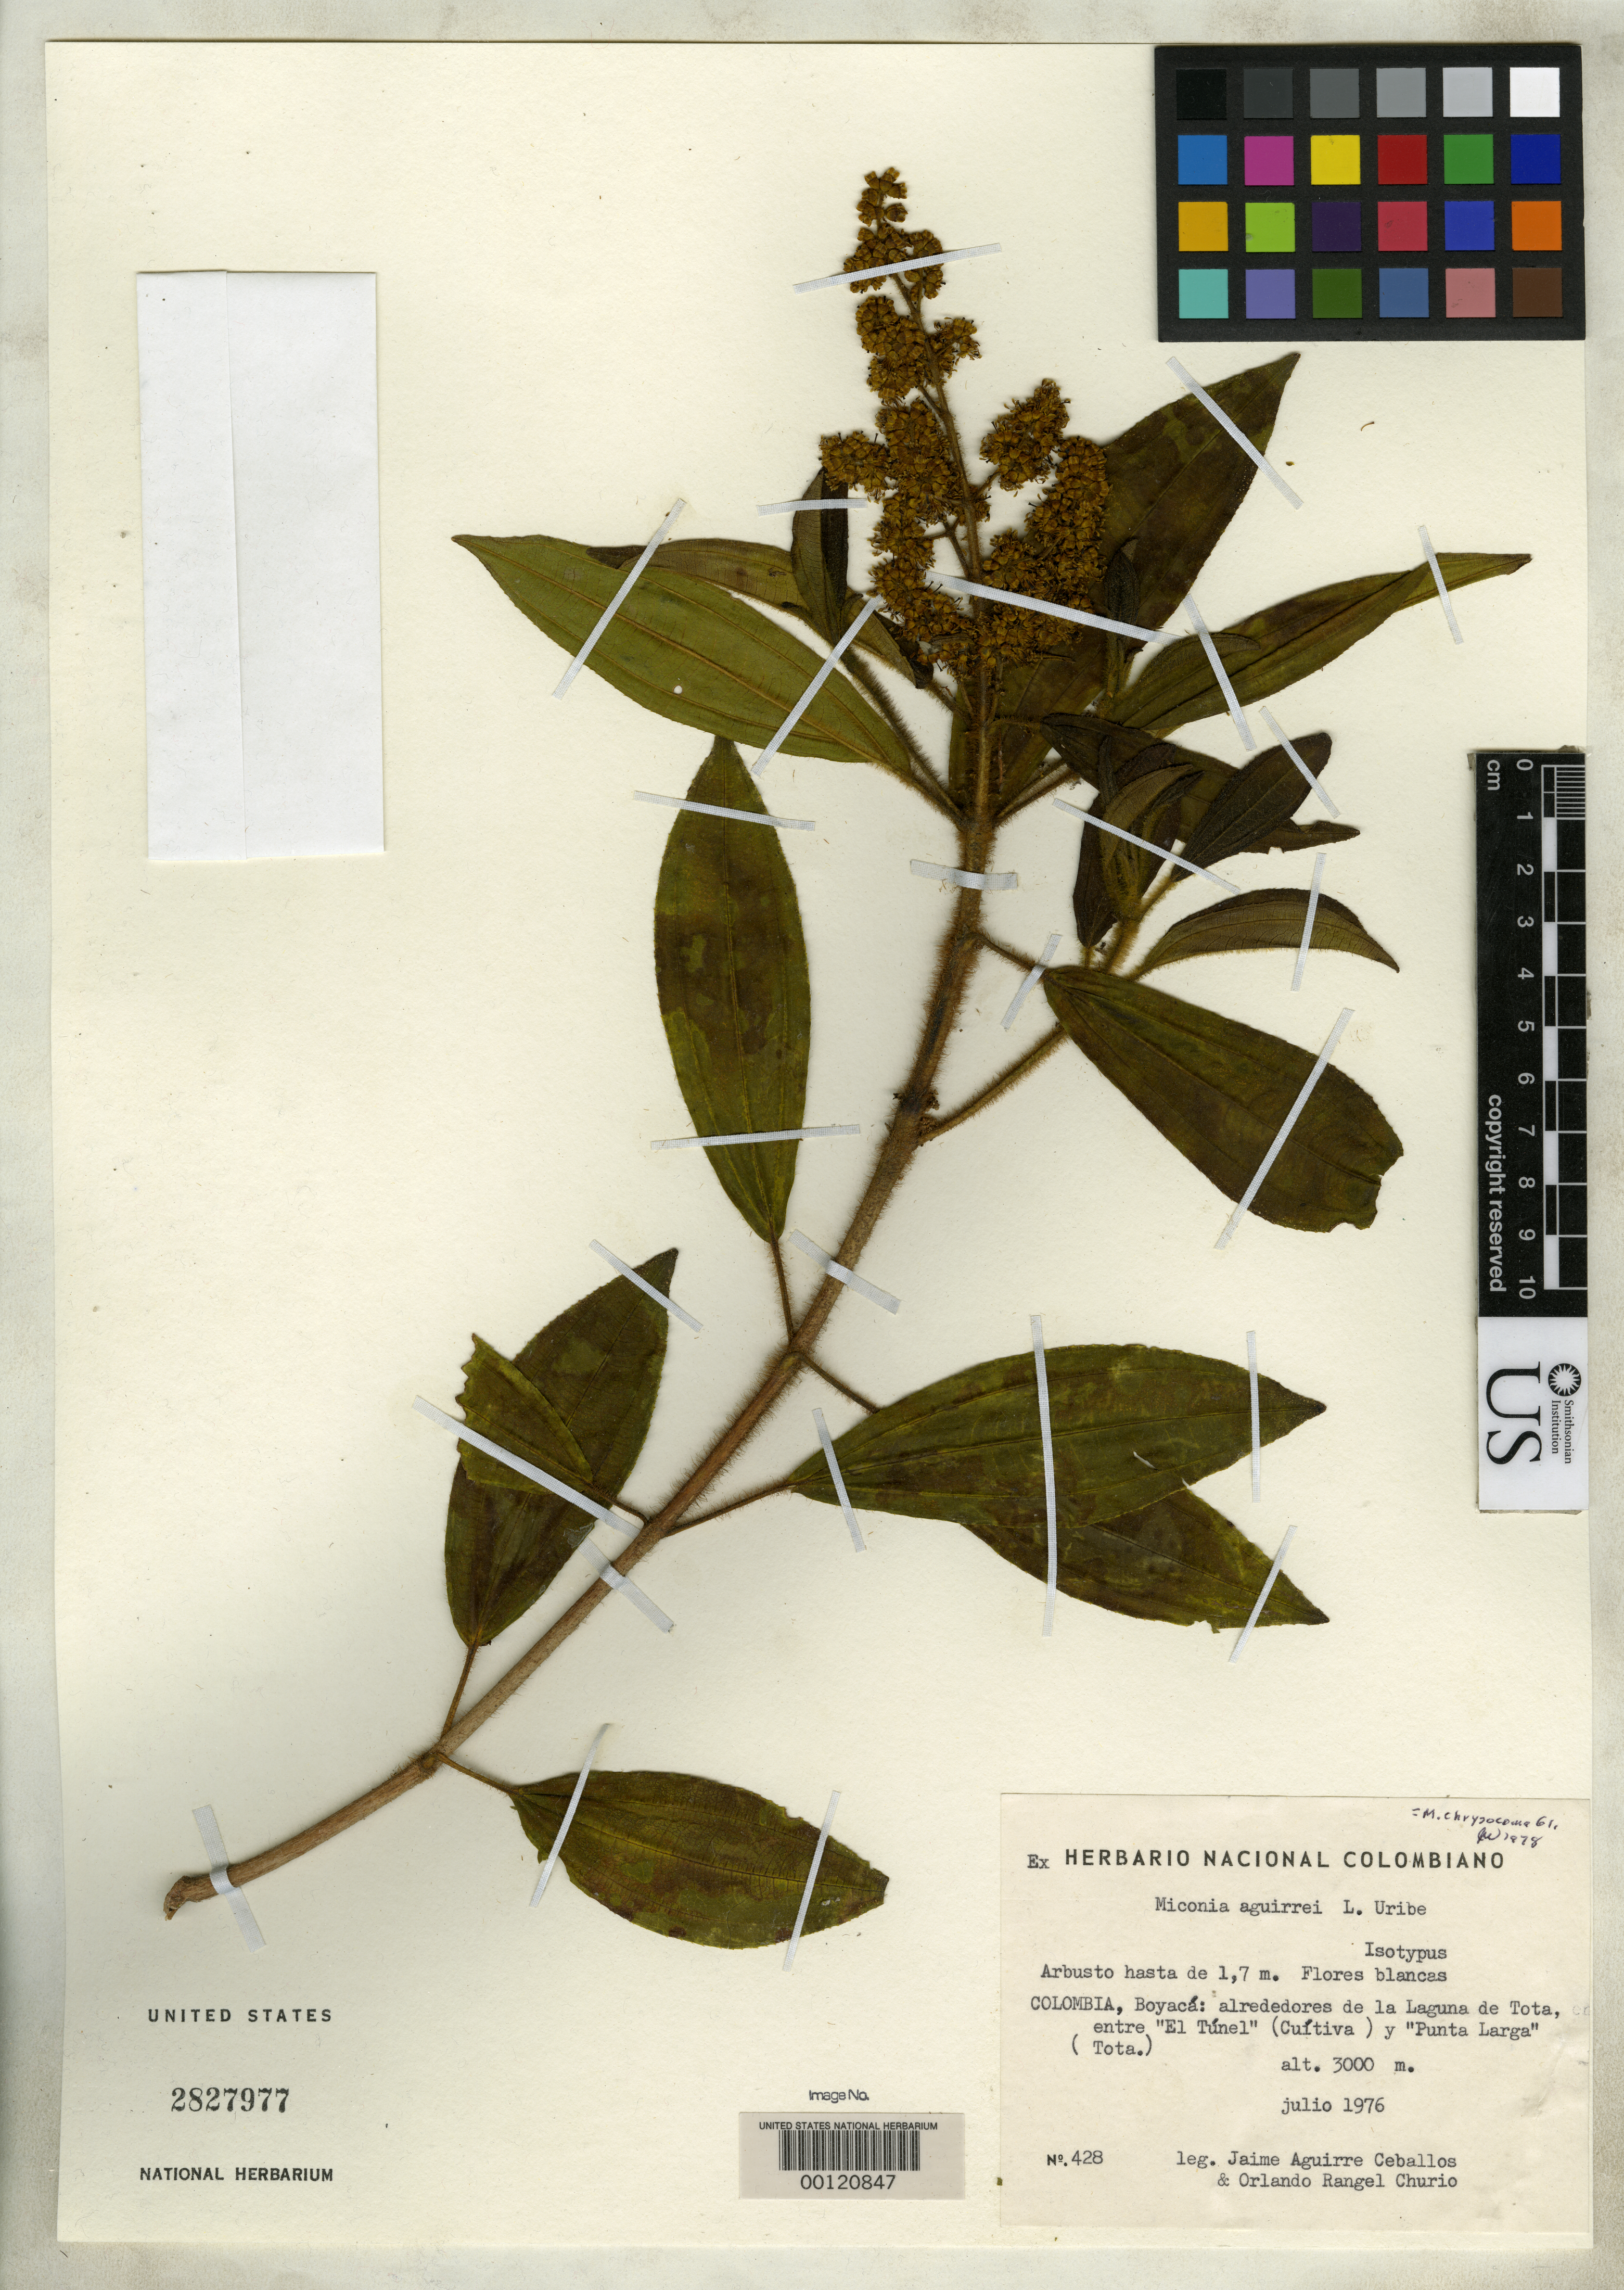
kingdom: Plantae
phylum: Tracheophyta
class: Magnoliopsida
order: Myrtales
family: Melastomataceae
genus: Miconia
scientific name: Miconia aguirrei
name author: L. Uribe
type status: Isotype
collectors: J. Aguirre C. & J. O. Rangel Ch.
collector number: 428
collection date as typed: Jul 1976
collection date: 1976-07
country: Colombia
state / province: Boyacá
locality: Laguna de Tota.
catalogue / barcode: US 2827977